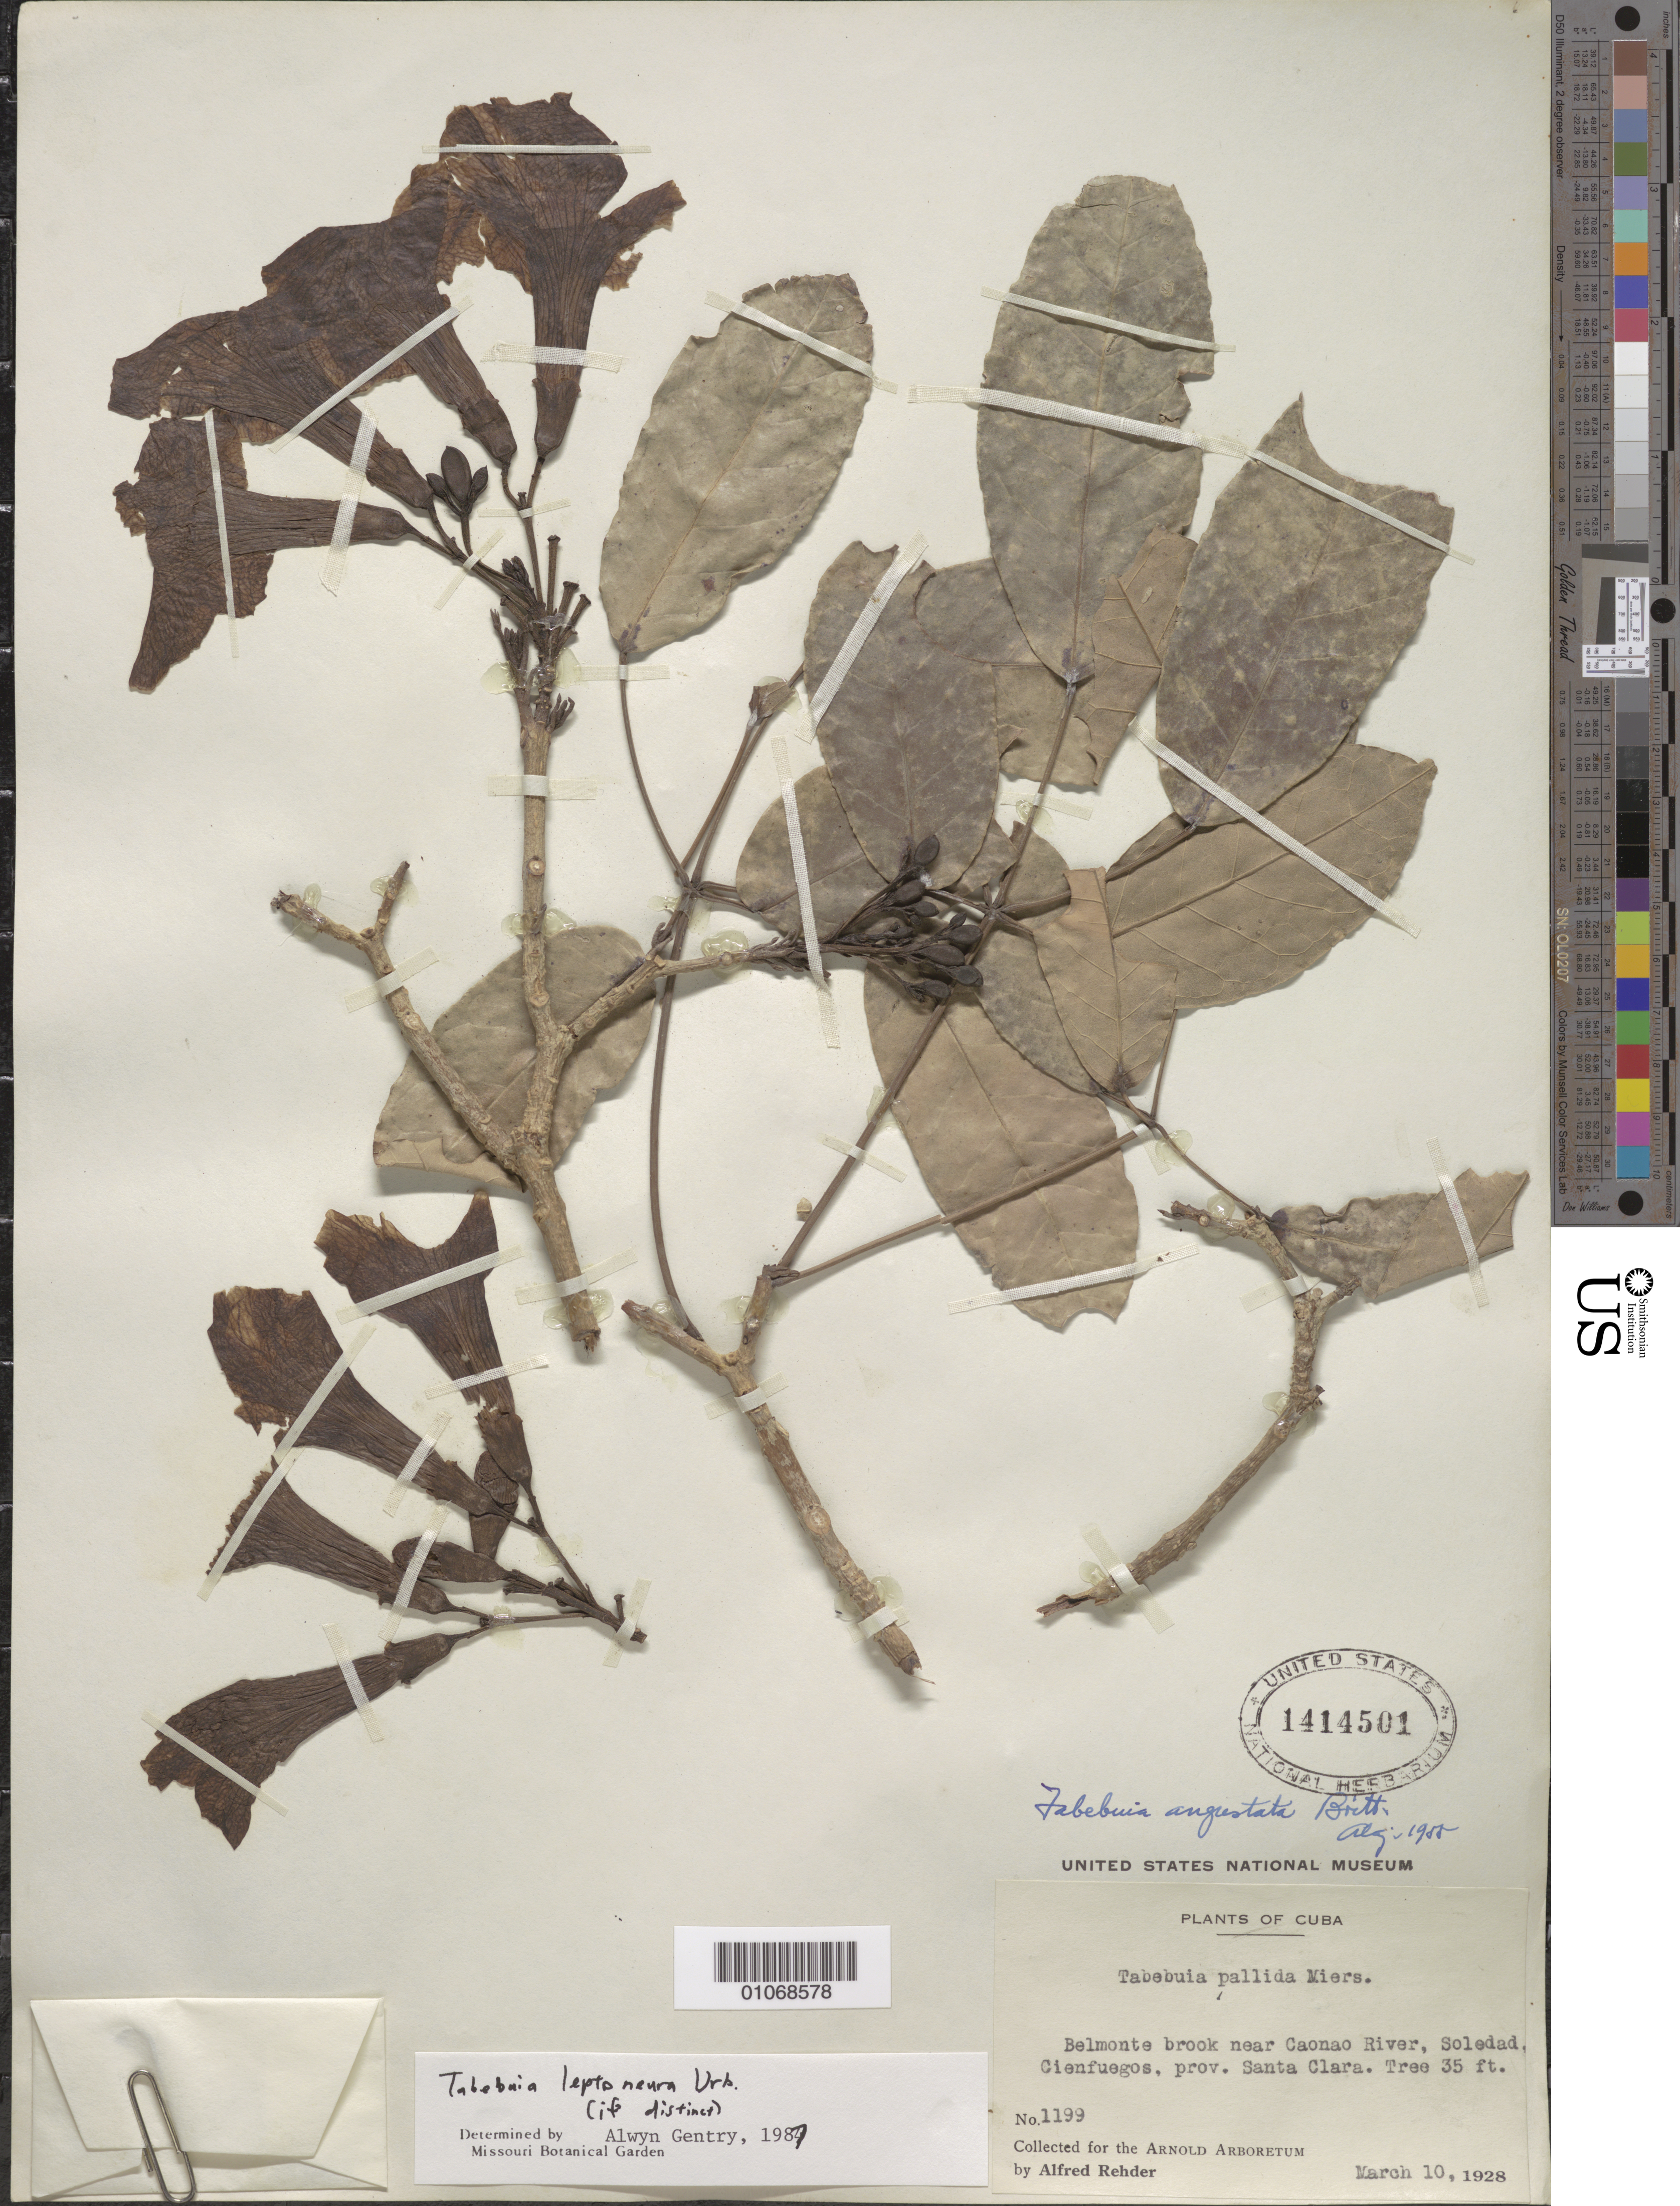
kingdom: Plantae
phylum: Tracheophyta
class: Magnoliopsida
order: Lamiales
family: Bignoniaceae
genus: Tabebuia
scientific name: Tabebuia leptoneura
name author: Urb.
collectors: A. Rehder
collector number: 1199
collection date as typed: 10 Mar 1928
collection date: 1928-03-10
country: Cuba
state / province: Cienfuegos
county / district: Santa Clara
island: Cuba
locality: Belmonte brook near Caonao River, Soledad, Cienfuegos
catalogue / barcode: US 1414501